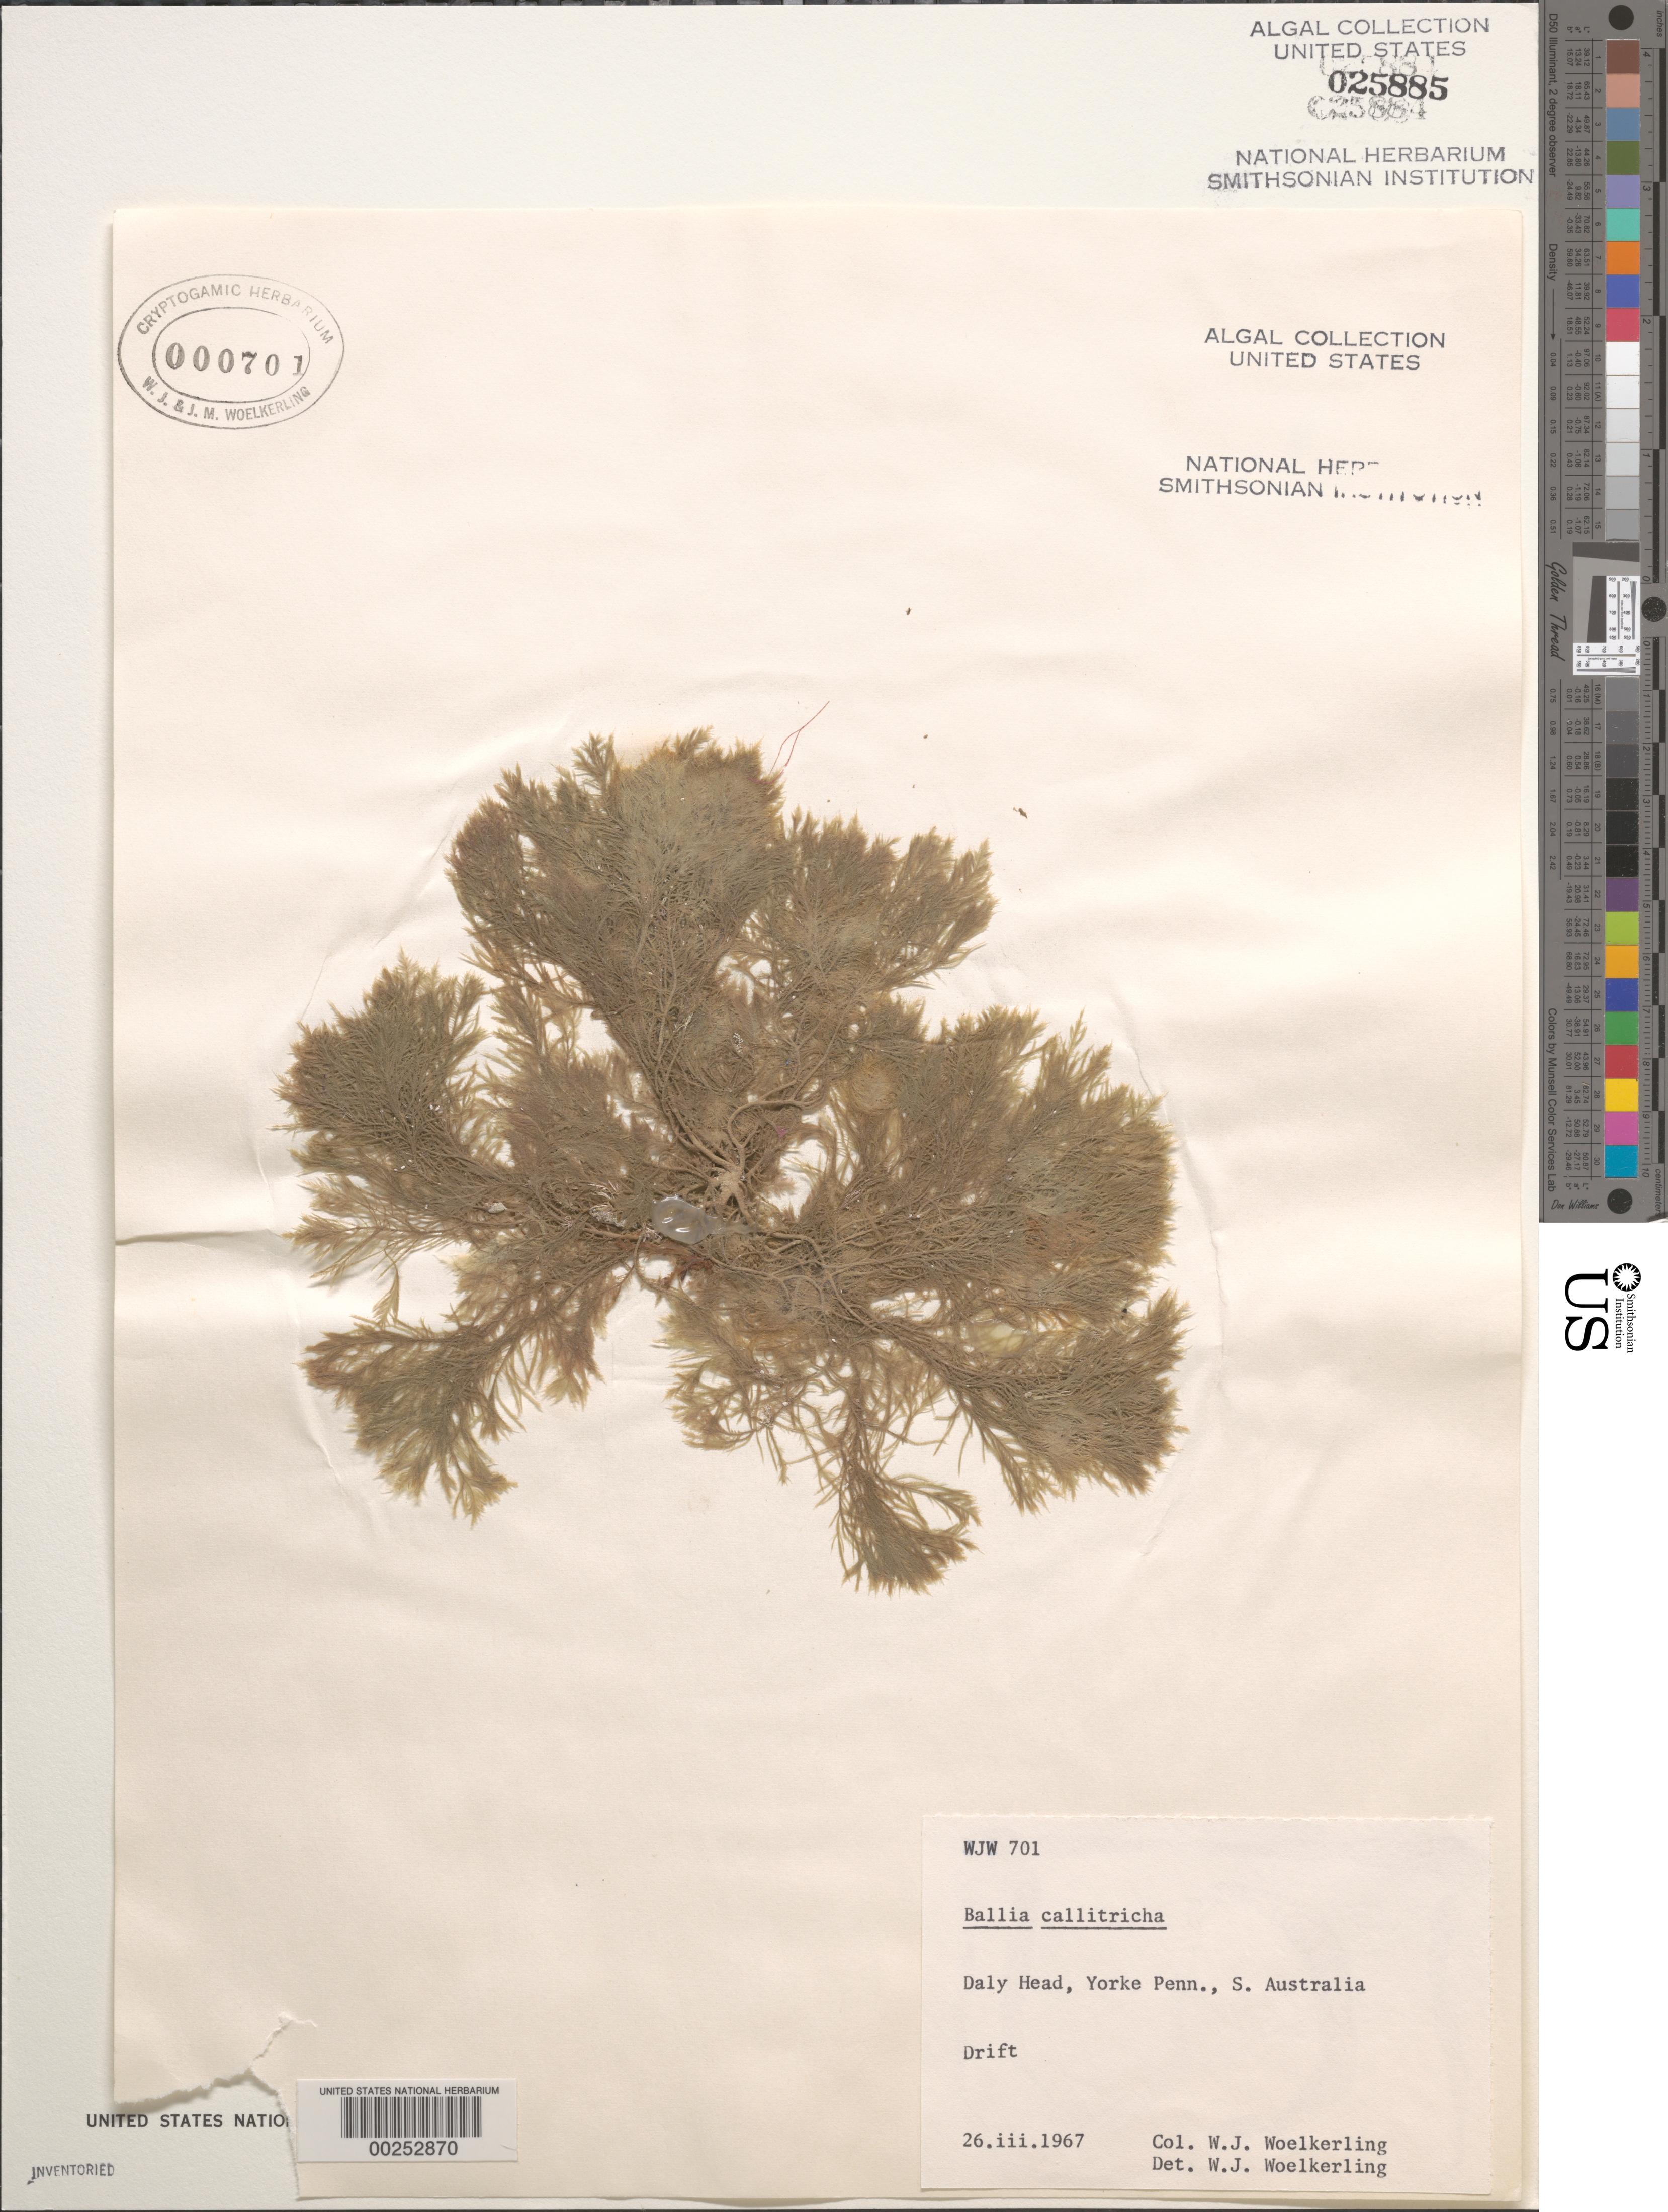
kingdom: Plantae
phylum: Rhodophyta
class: Florideophyceae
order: Balliales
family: Balliaceae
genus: Ballia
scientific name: Ballia callitricha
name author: (C. Agardh) Kützing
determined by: Woelkerling, W. J.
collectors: W. Woelkerling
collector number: WJW 701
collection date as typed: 26 Mar 1967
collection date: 1967-03-26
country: Australia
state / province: South Australia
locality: Daly Head, Yorke Peninsula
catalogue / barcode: US 25885